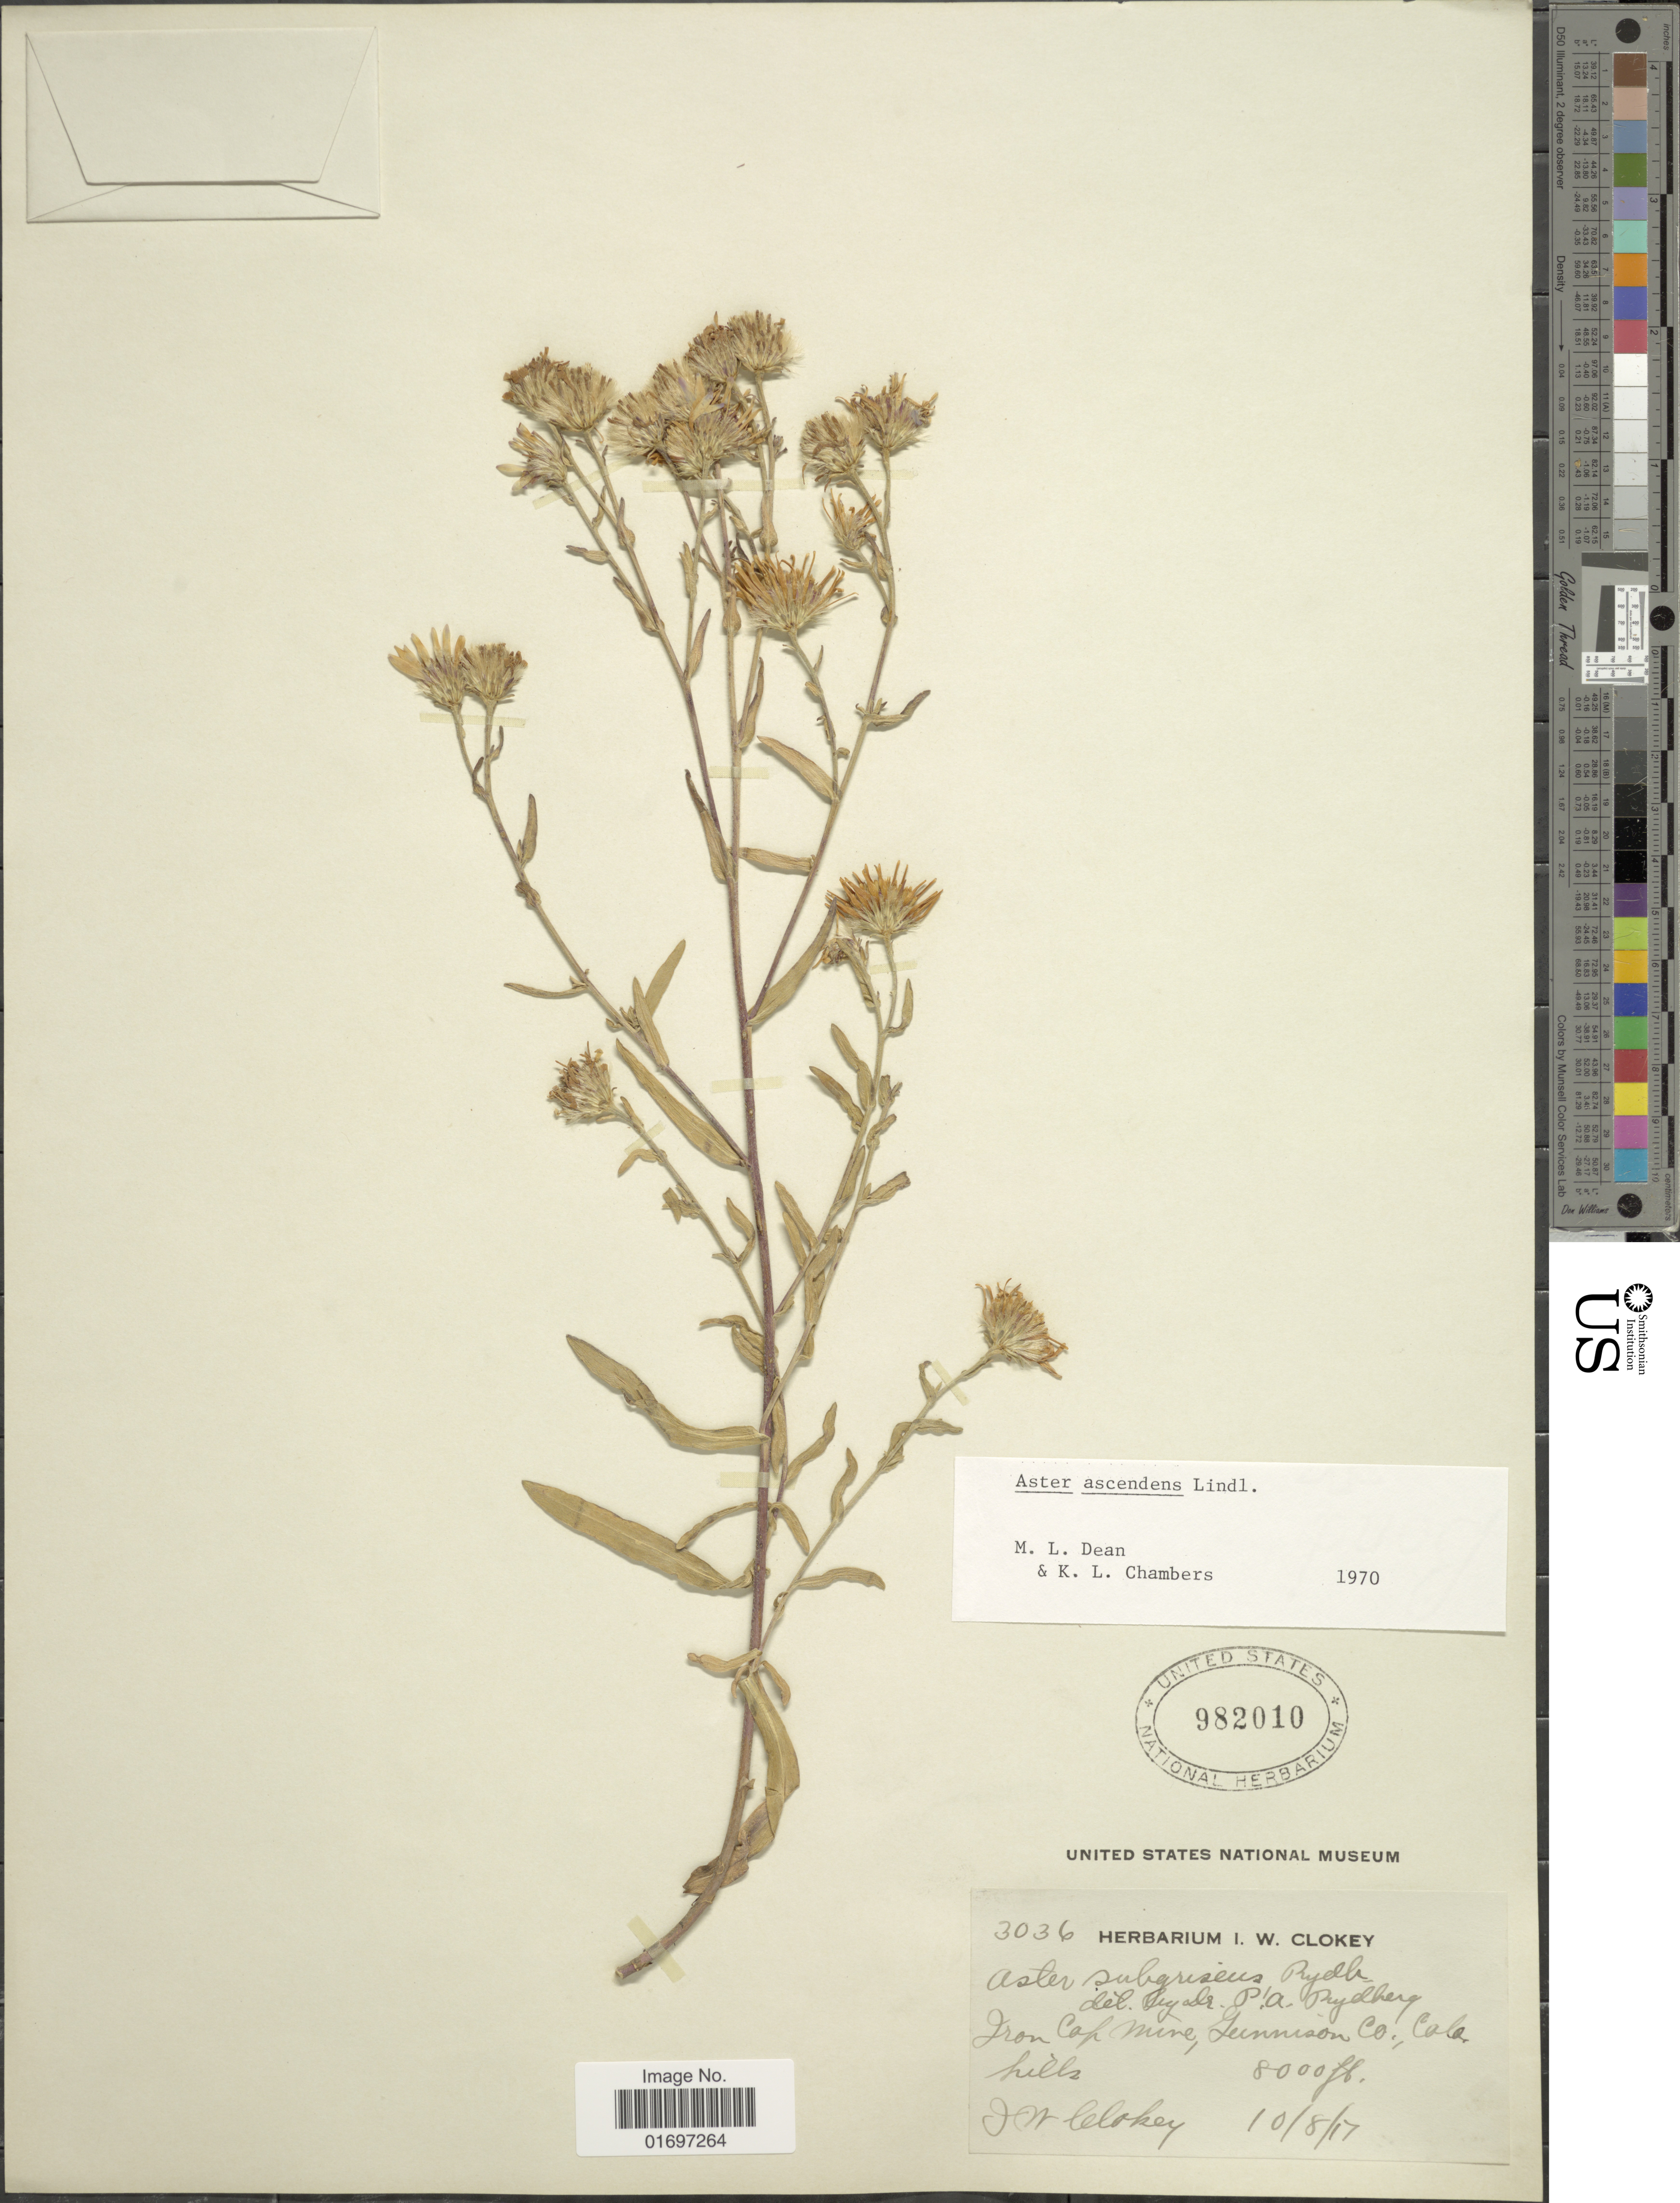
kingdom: Plantae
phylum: Tracheophyta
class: Magnoliopsida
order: Asterales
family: Asteraceae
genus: Symphyotrichum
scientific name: Symphyotrichum ascendens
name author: (Lindl.) G.L. Nesom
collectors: I. W. Clokey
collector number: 3036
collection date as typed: Transcribed d/m/y: 8/10/17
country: United States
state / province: Colorado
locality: Iron Cap Mine, Gunnison Co.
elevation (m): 2438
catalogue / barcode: US 982010